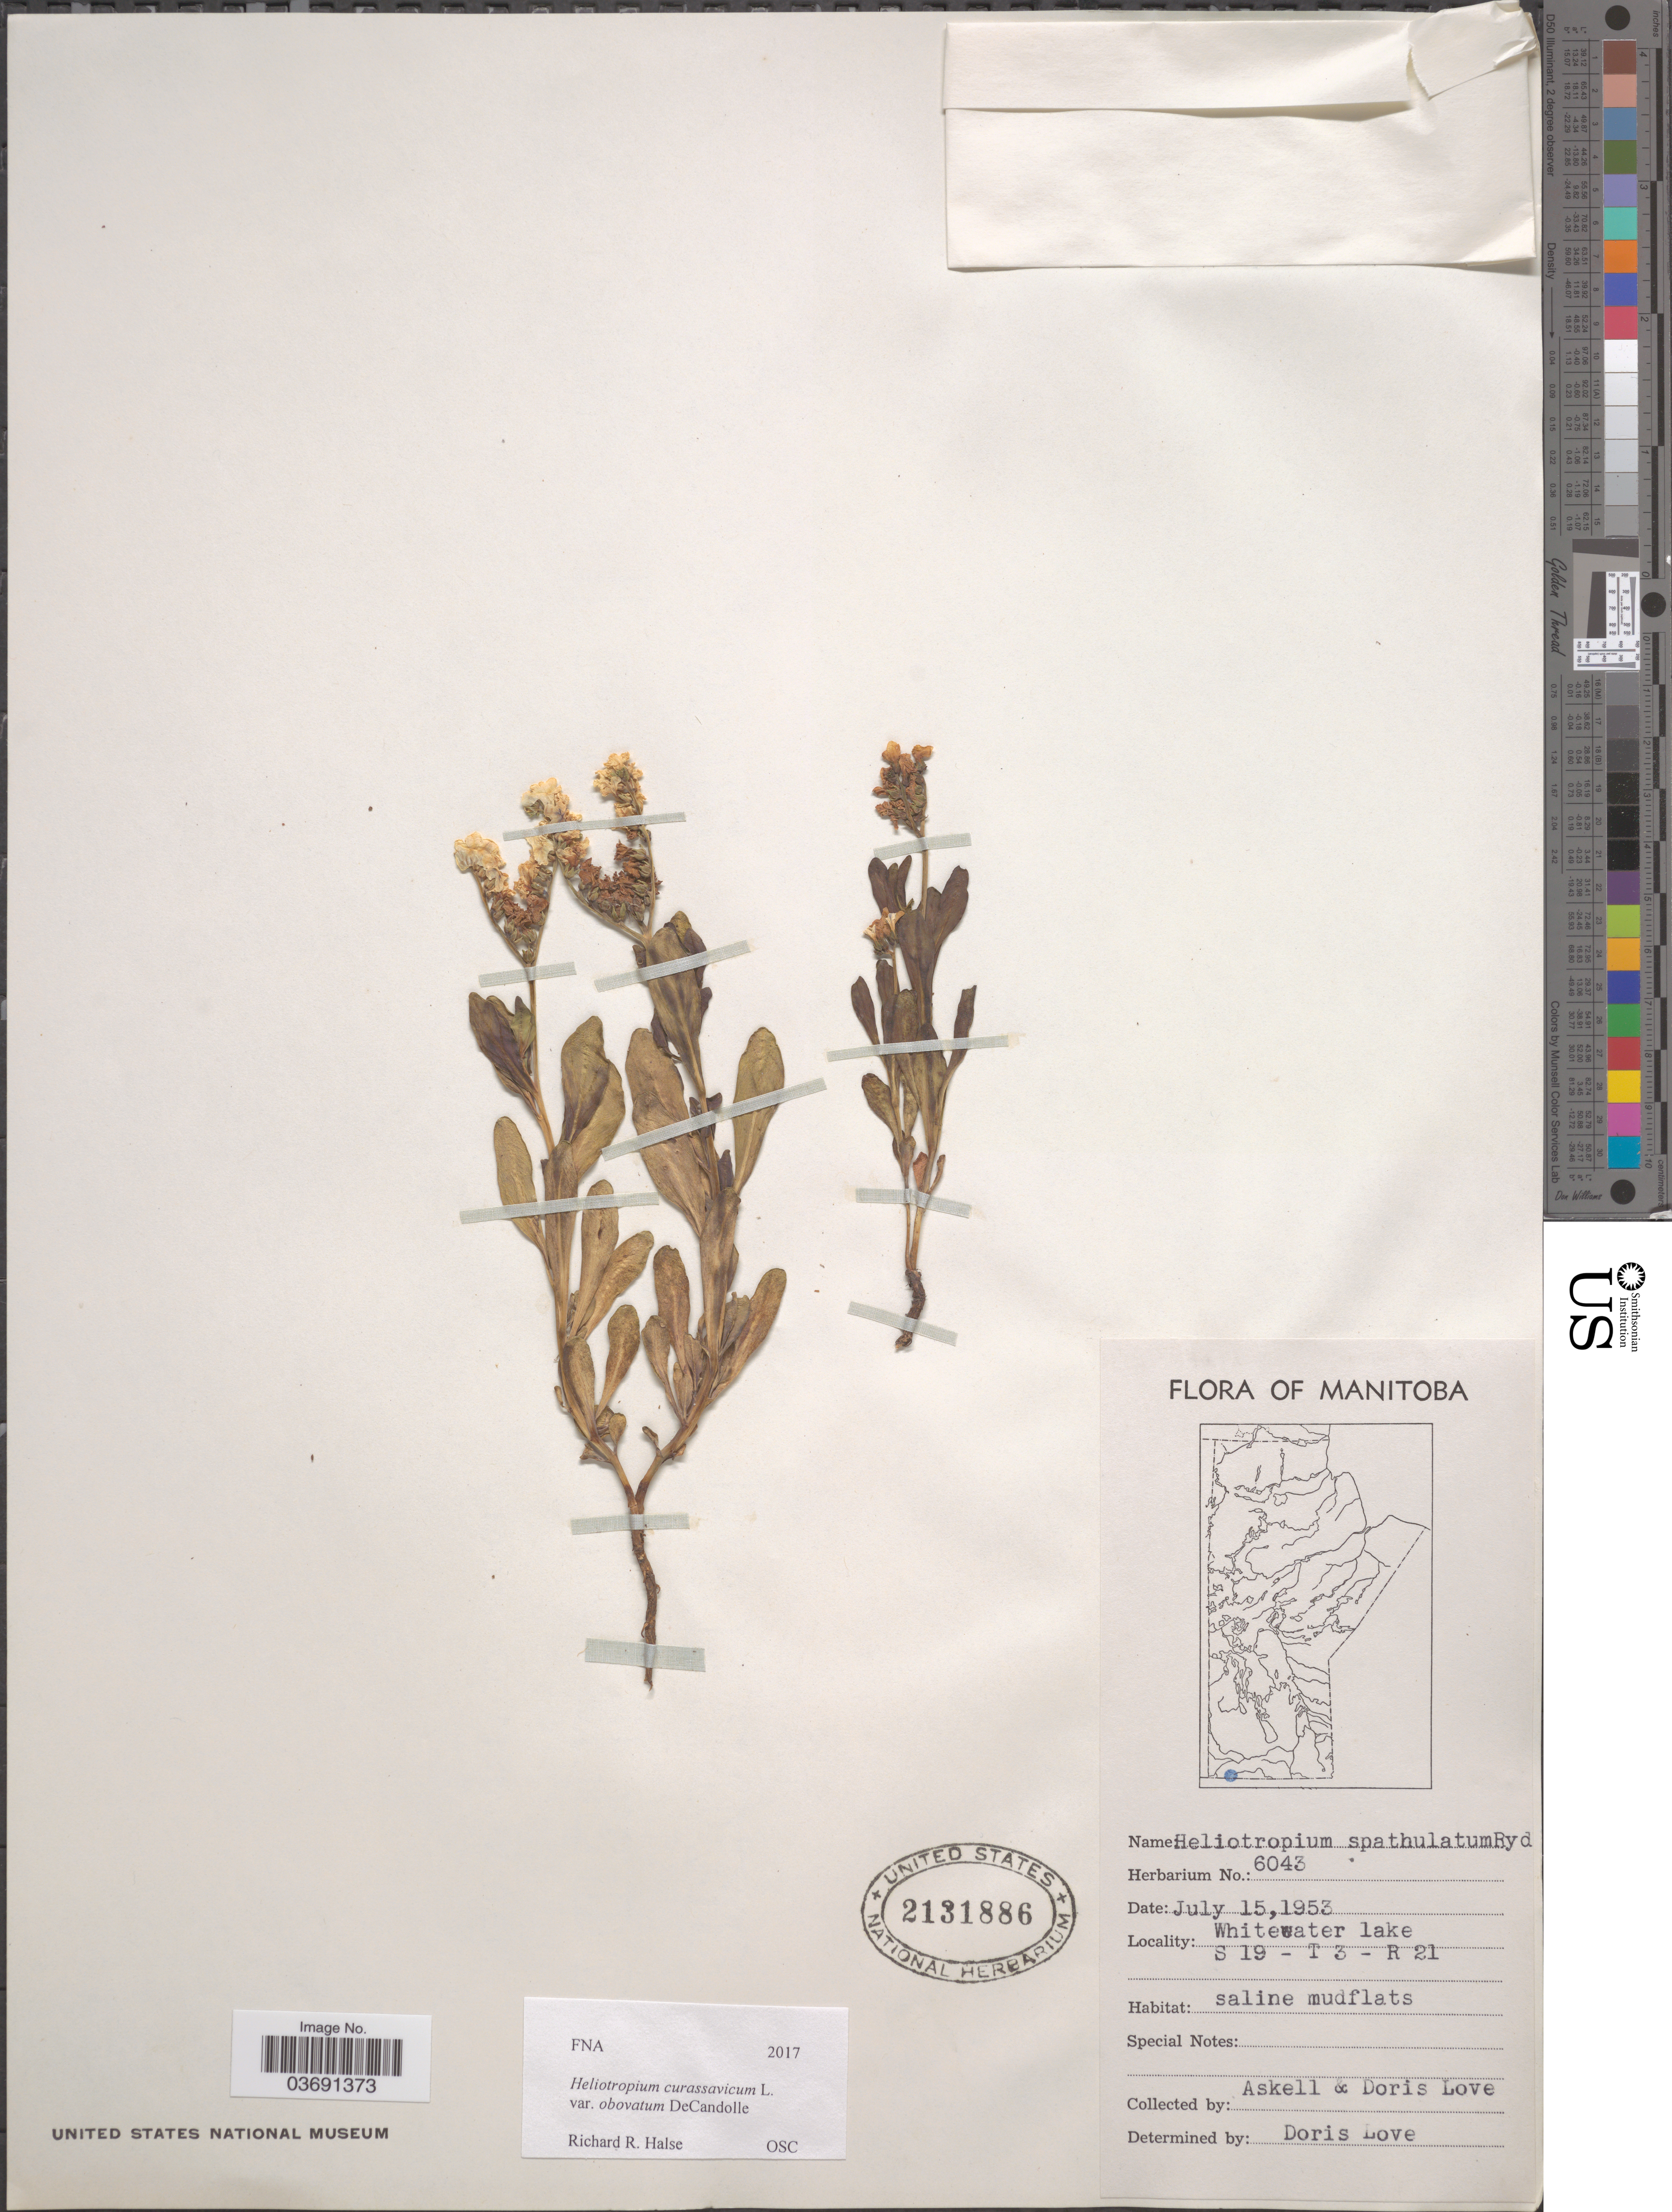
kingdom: Plantae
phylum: Tracheophyta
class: Magnoliopsida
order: Boraginales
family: Heliotropiaceae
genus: Heliotropium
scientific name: Heliotropium curassavicum subsp. obovatum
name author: (DC.) Á. Löve & D. Löve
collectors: Á. Löve & D. Löve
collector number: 6043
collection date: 1953-07-15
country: Canada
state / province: Manitoba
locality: Whitewater Lake. S 19 - T 3 - R 21.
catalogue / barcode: US 2131886